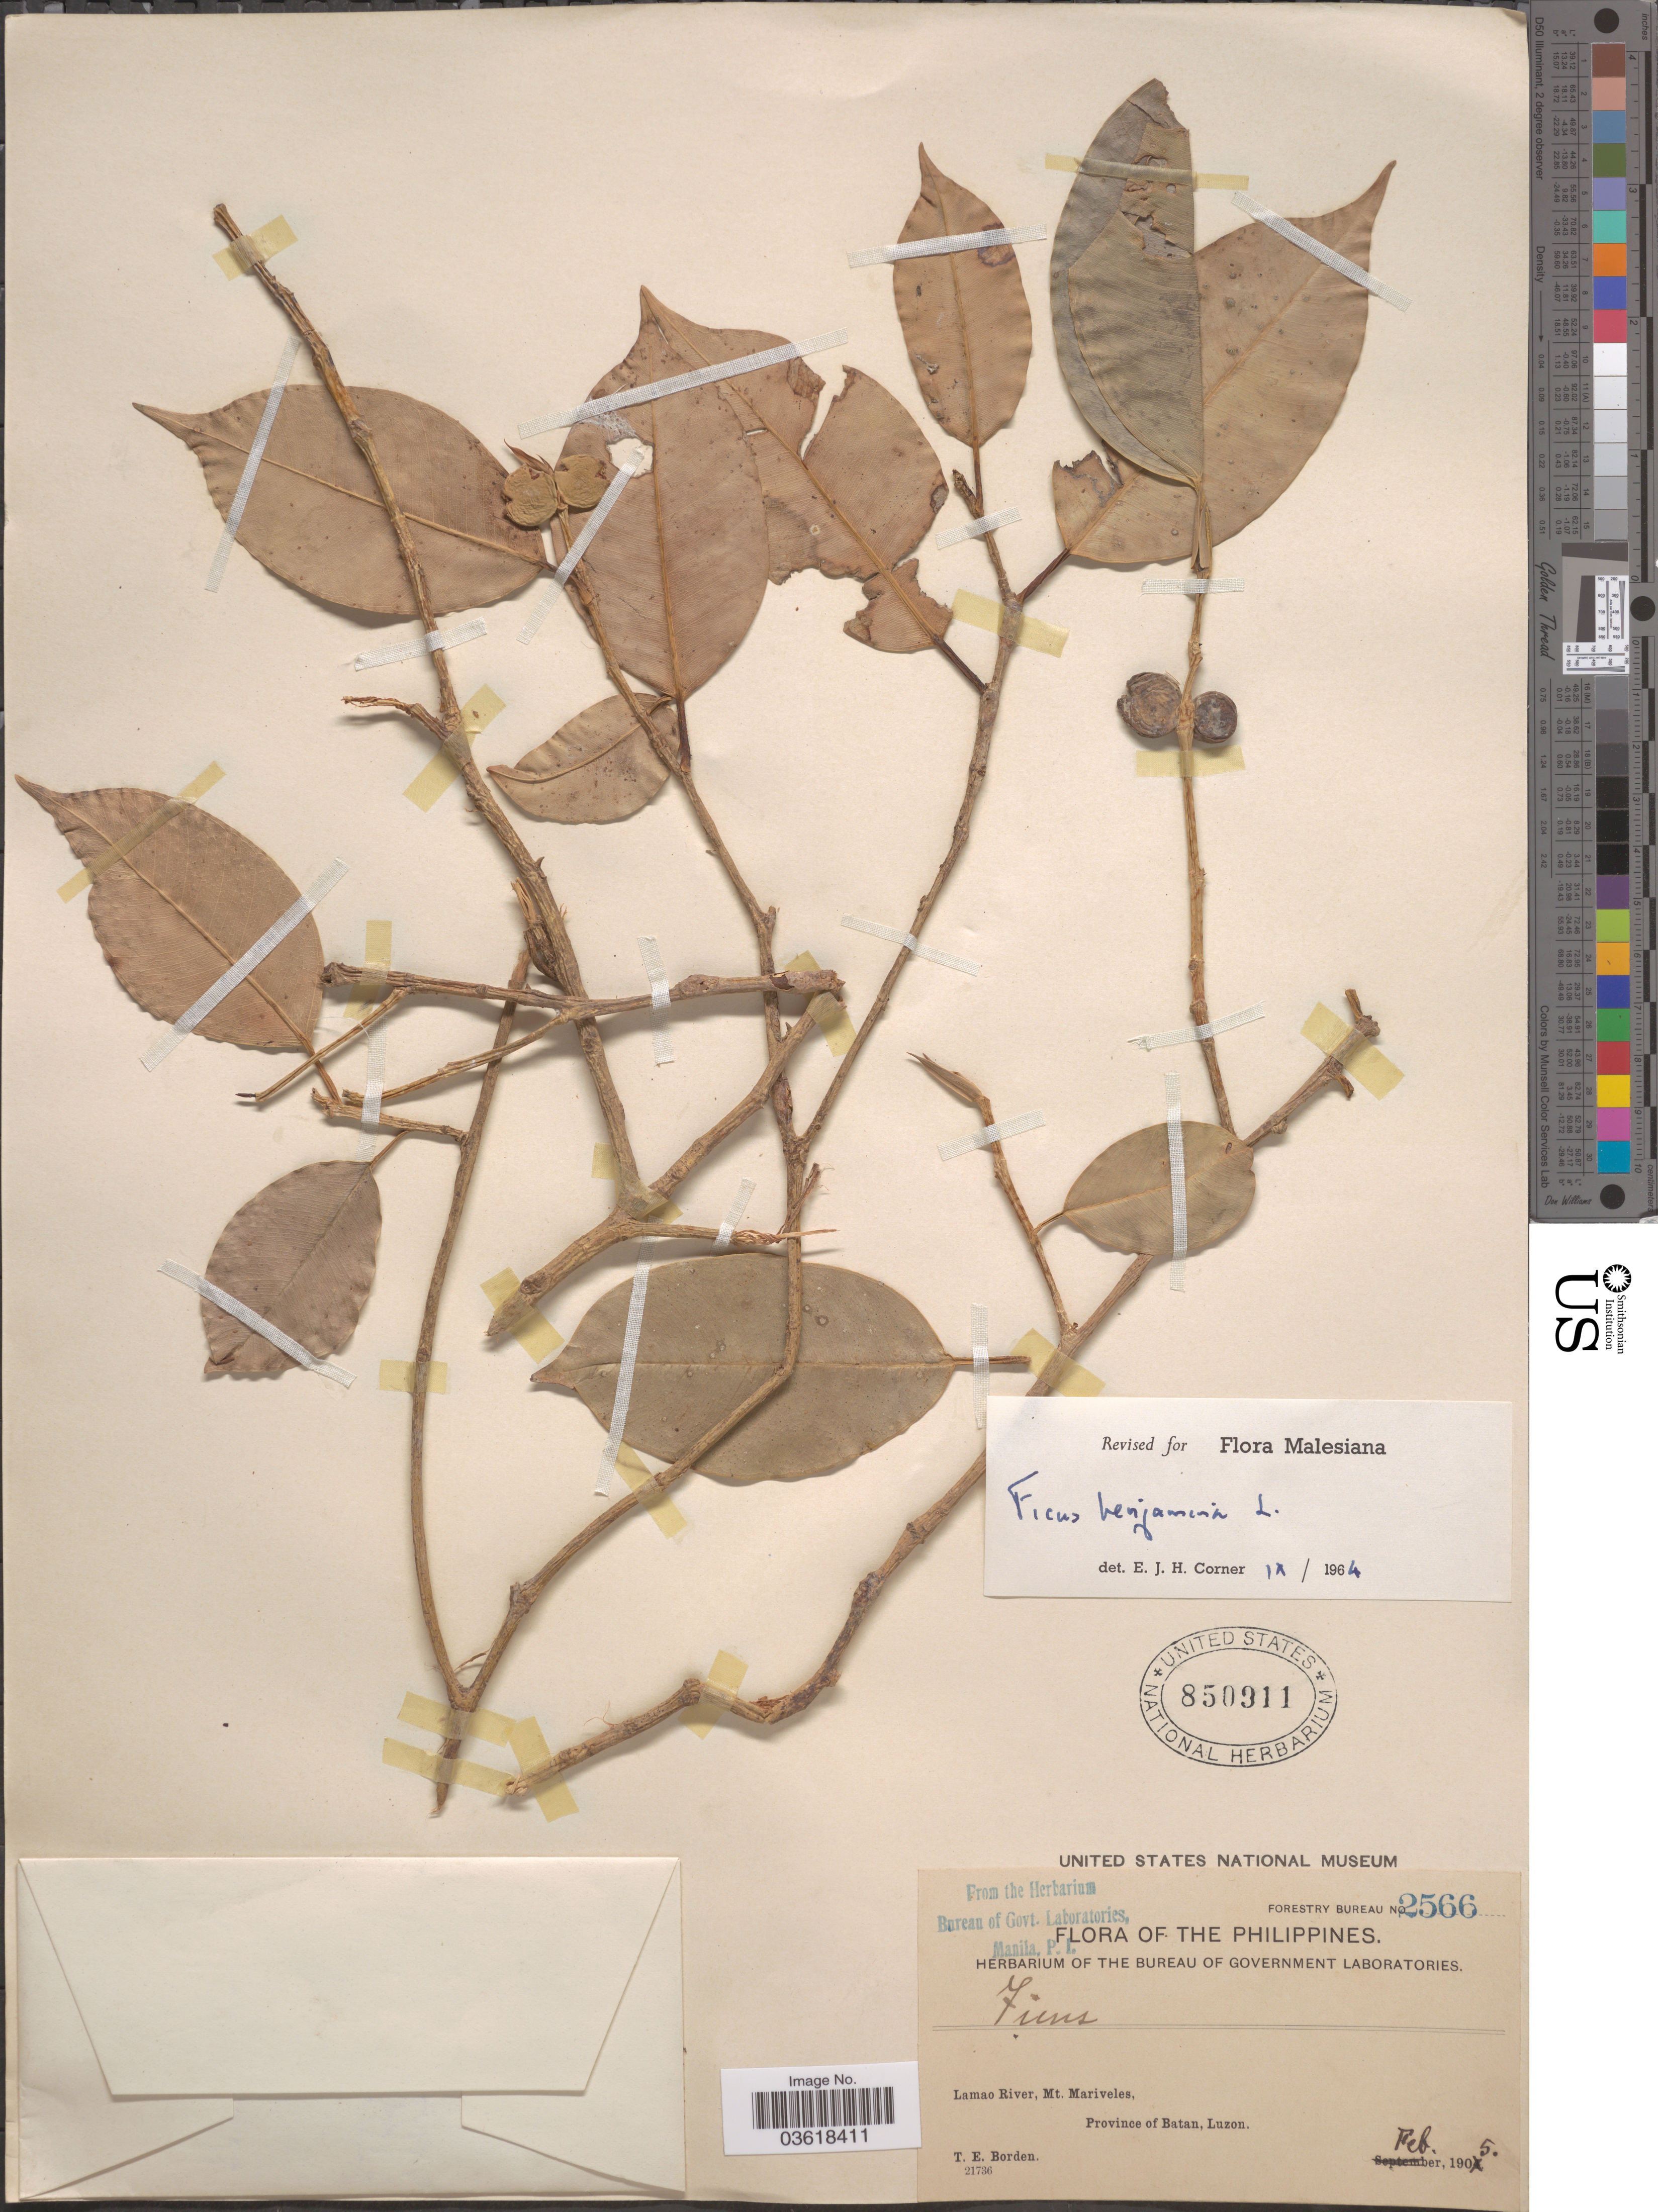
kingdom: Plantae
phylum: Tracheophyta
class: Magnoliopsida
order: Rosales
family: Moraceae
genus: Ficus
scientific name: Ficus benjamina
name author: L.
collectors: T. E. Borden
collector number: Forestry Bureau 2566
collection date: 1905-02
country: Philippines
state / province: Cagayan Valley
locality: Lamao River, Mt. Mariveles. Province of Batan, Luzon.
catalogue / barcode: US 850911